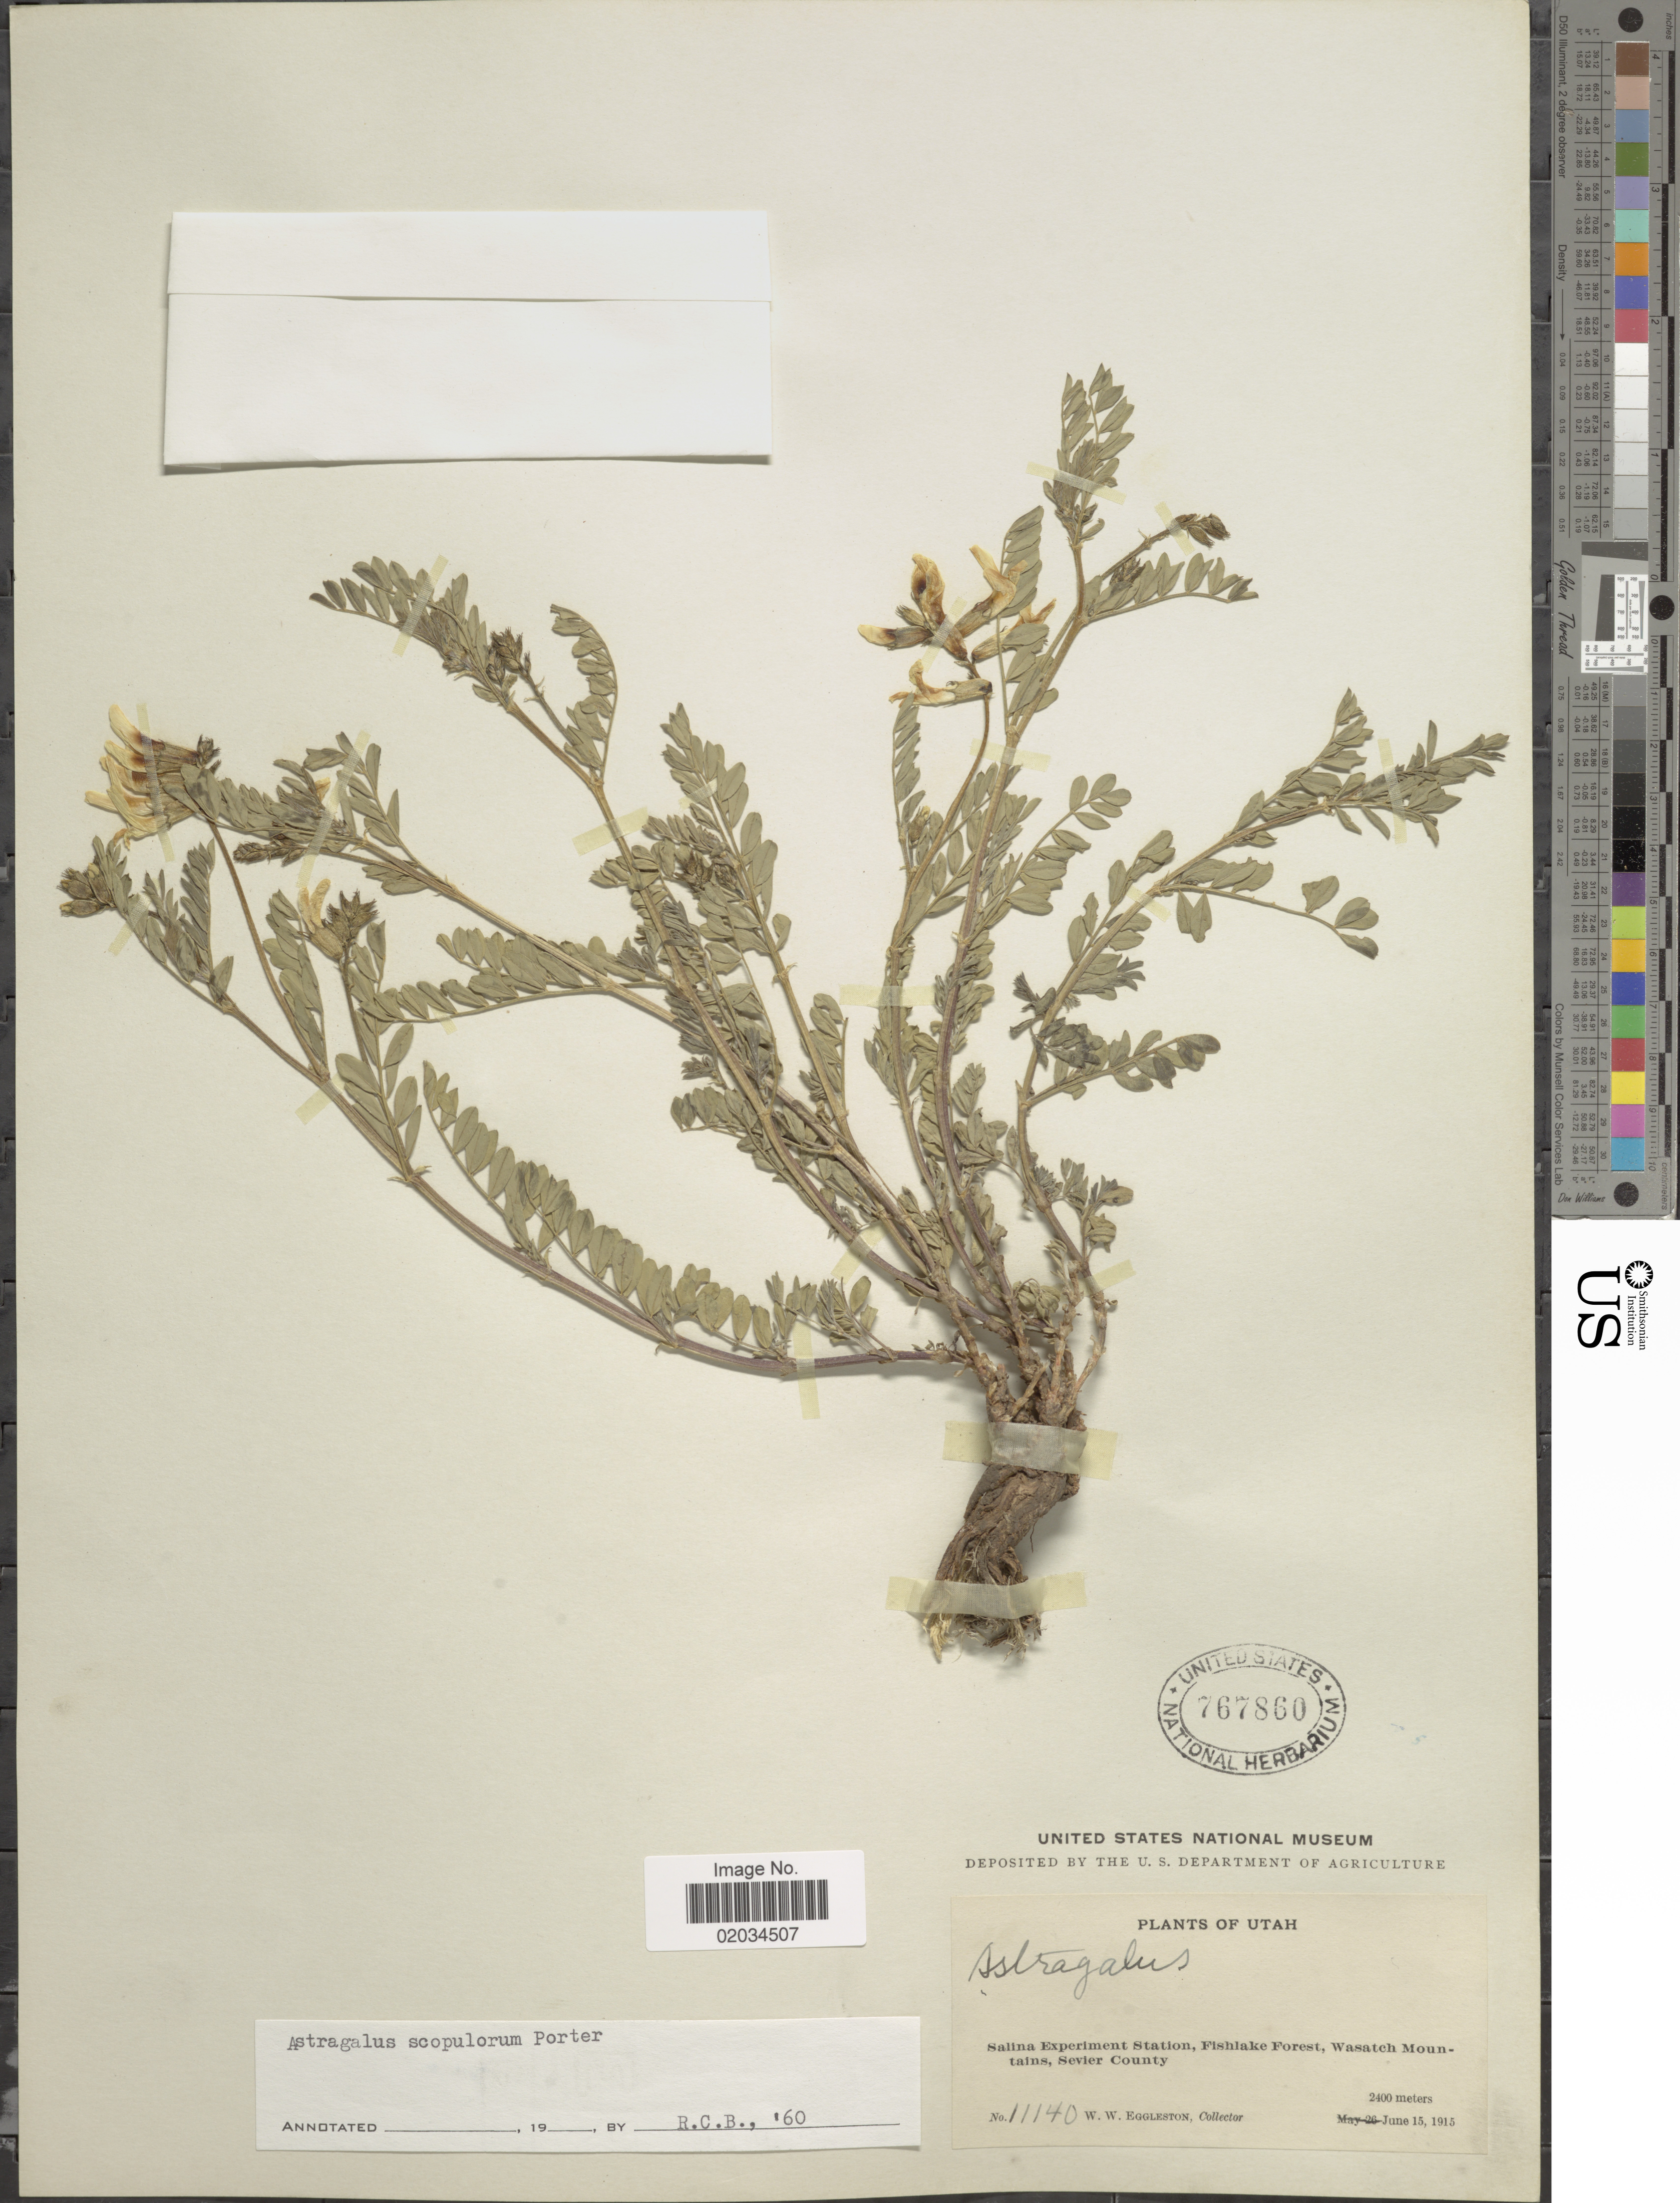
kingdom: Plantae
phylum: Tracheophyta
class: Magnoliopsida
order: Fabales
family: Fabaceae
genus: Astragalus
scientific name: Astragalus scopulorum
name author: Porter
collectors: W. W. Eggleston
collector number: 11140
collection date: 1915-06-15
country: United States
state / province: Utah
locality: Salina Experiment Station, Fishlake Forest, Wasatch Mountains, Silver County.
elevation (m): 2400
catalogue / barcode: US 767860